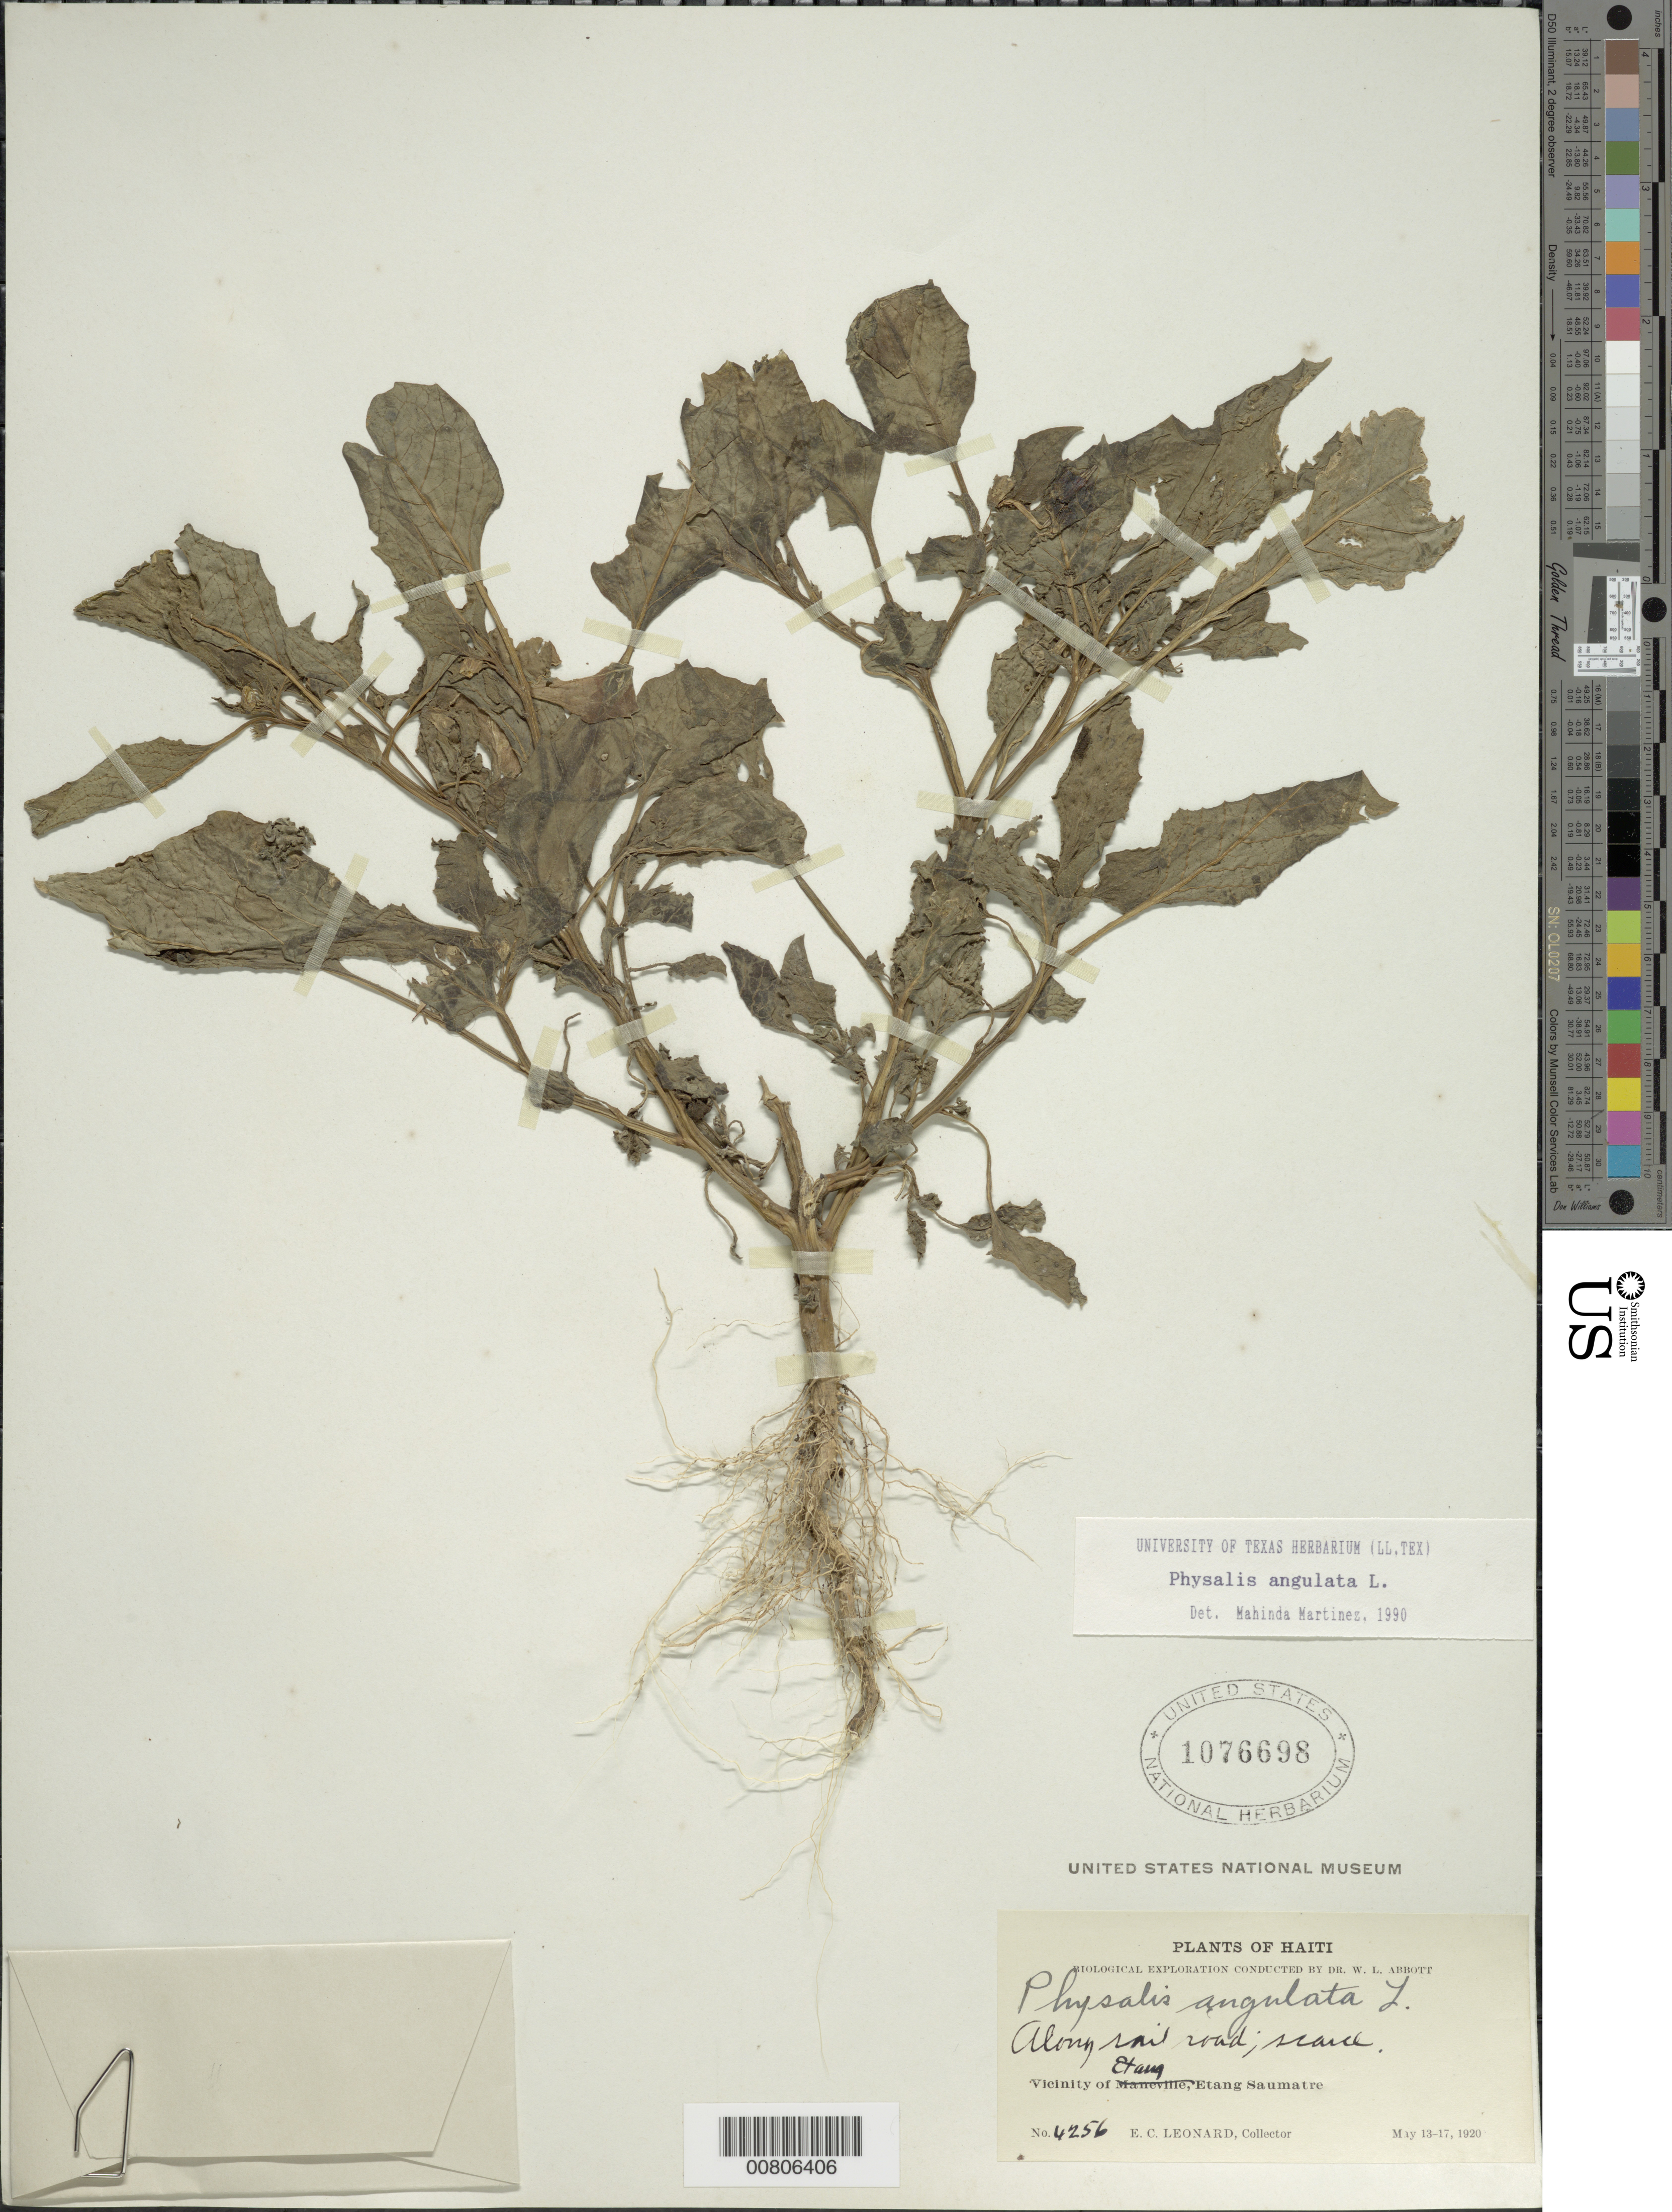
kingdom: Plantae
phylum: Tracheophyta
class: Magnoliopsida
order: Solanales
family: Solanaceae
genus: Physalis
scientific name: Physalis angulata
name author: L.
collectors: E. C. Leonard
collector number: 4256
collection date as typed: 13 May 1920 to 17 May 1920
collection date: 1920-05-13/1920-05-17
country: Haiti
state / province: Ouest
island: Hispaniola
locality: Vicinity of Etang Saumatre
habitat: Along road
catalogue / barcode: US 1076698